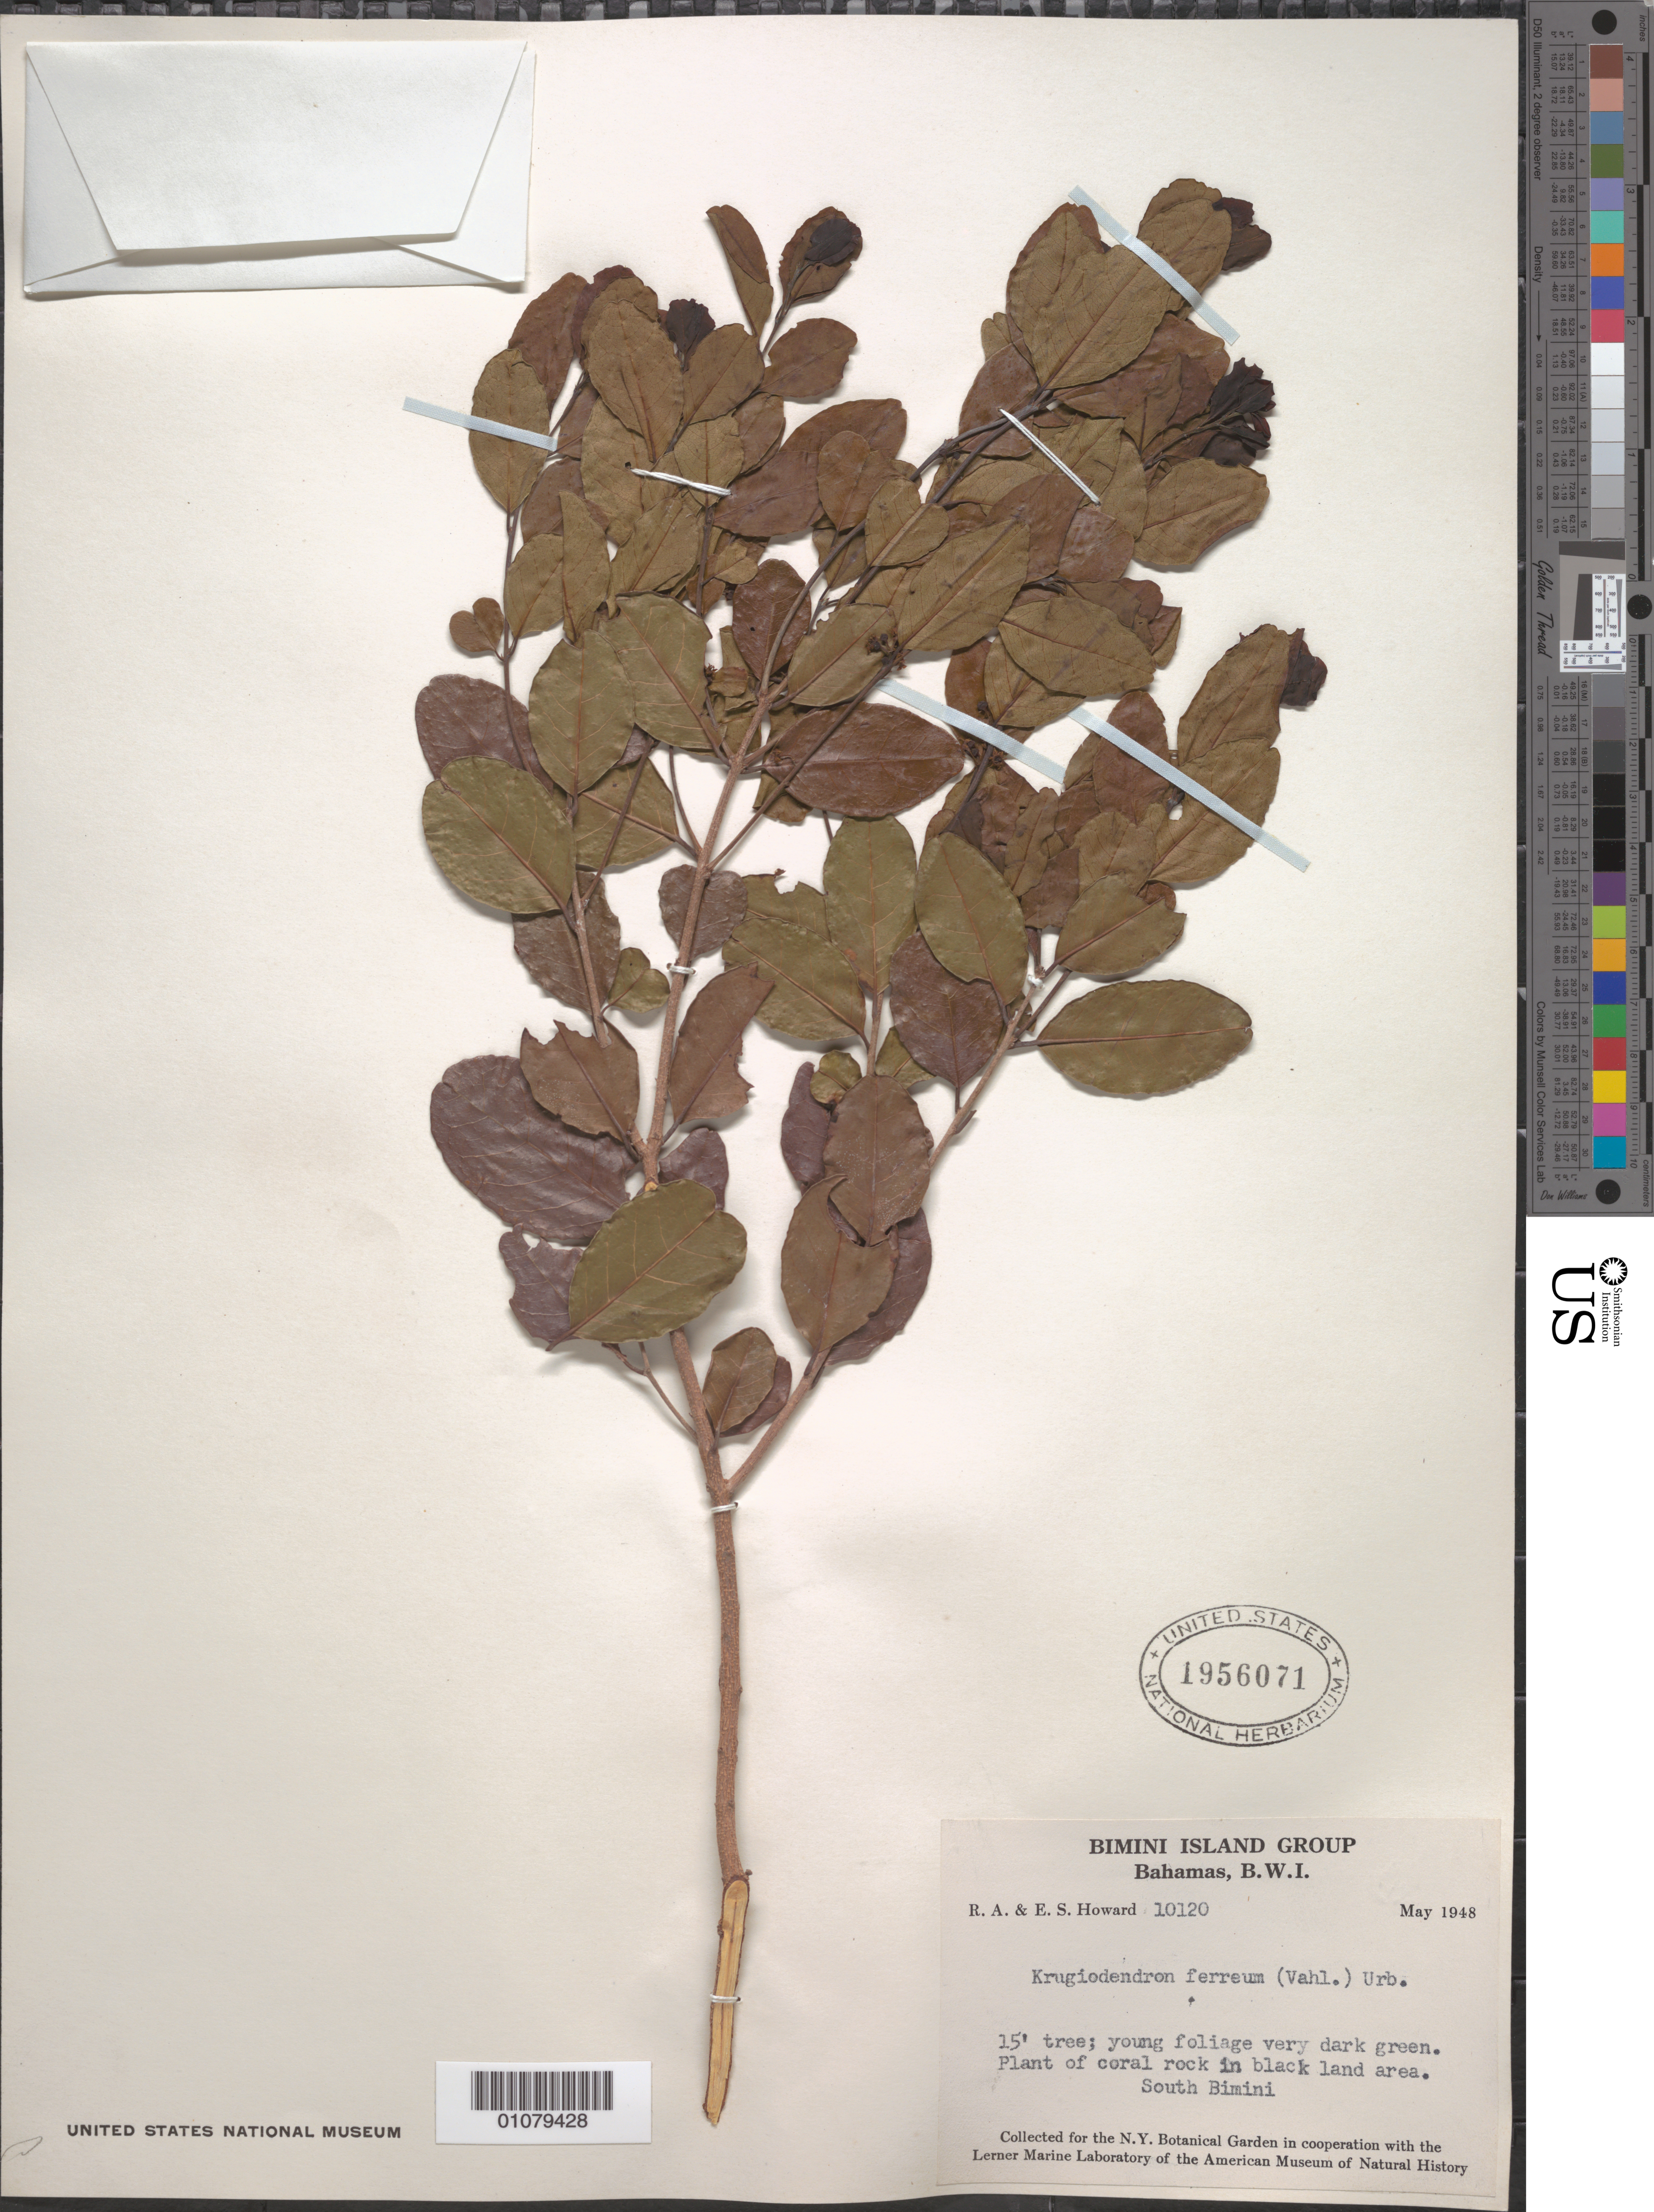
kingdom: Plantae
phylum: Tracheophyta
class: Magnoliopsida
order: Rosales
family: Rhamnaceae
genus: Krugiodendron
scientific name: Krugiodendron ferreum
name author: (Vahl) Urb.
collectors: R. A. Howard & E. S. Howard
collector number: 10120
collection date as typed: May 1948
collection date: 1948-05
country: Bahamas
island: Bimini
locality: South Bimini.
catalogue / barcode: US 1956071